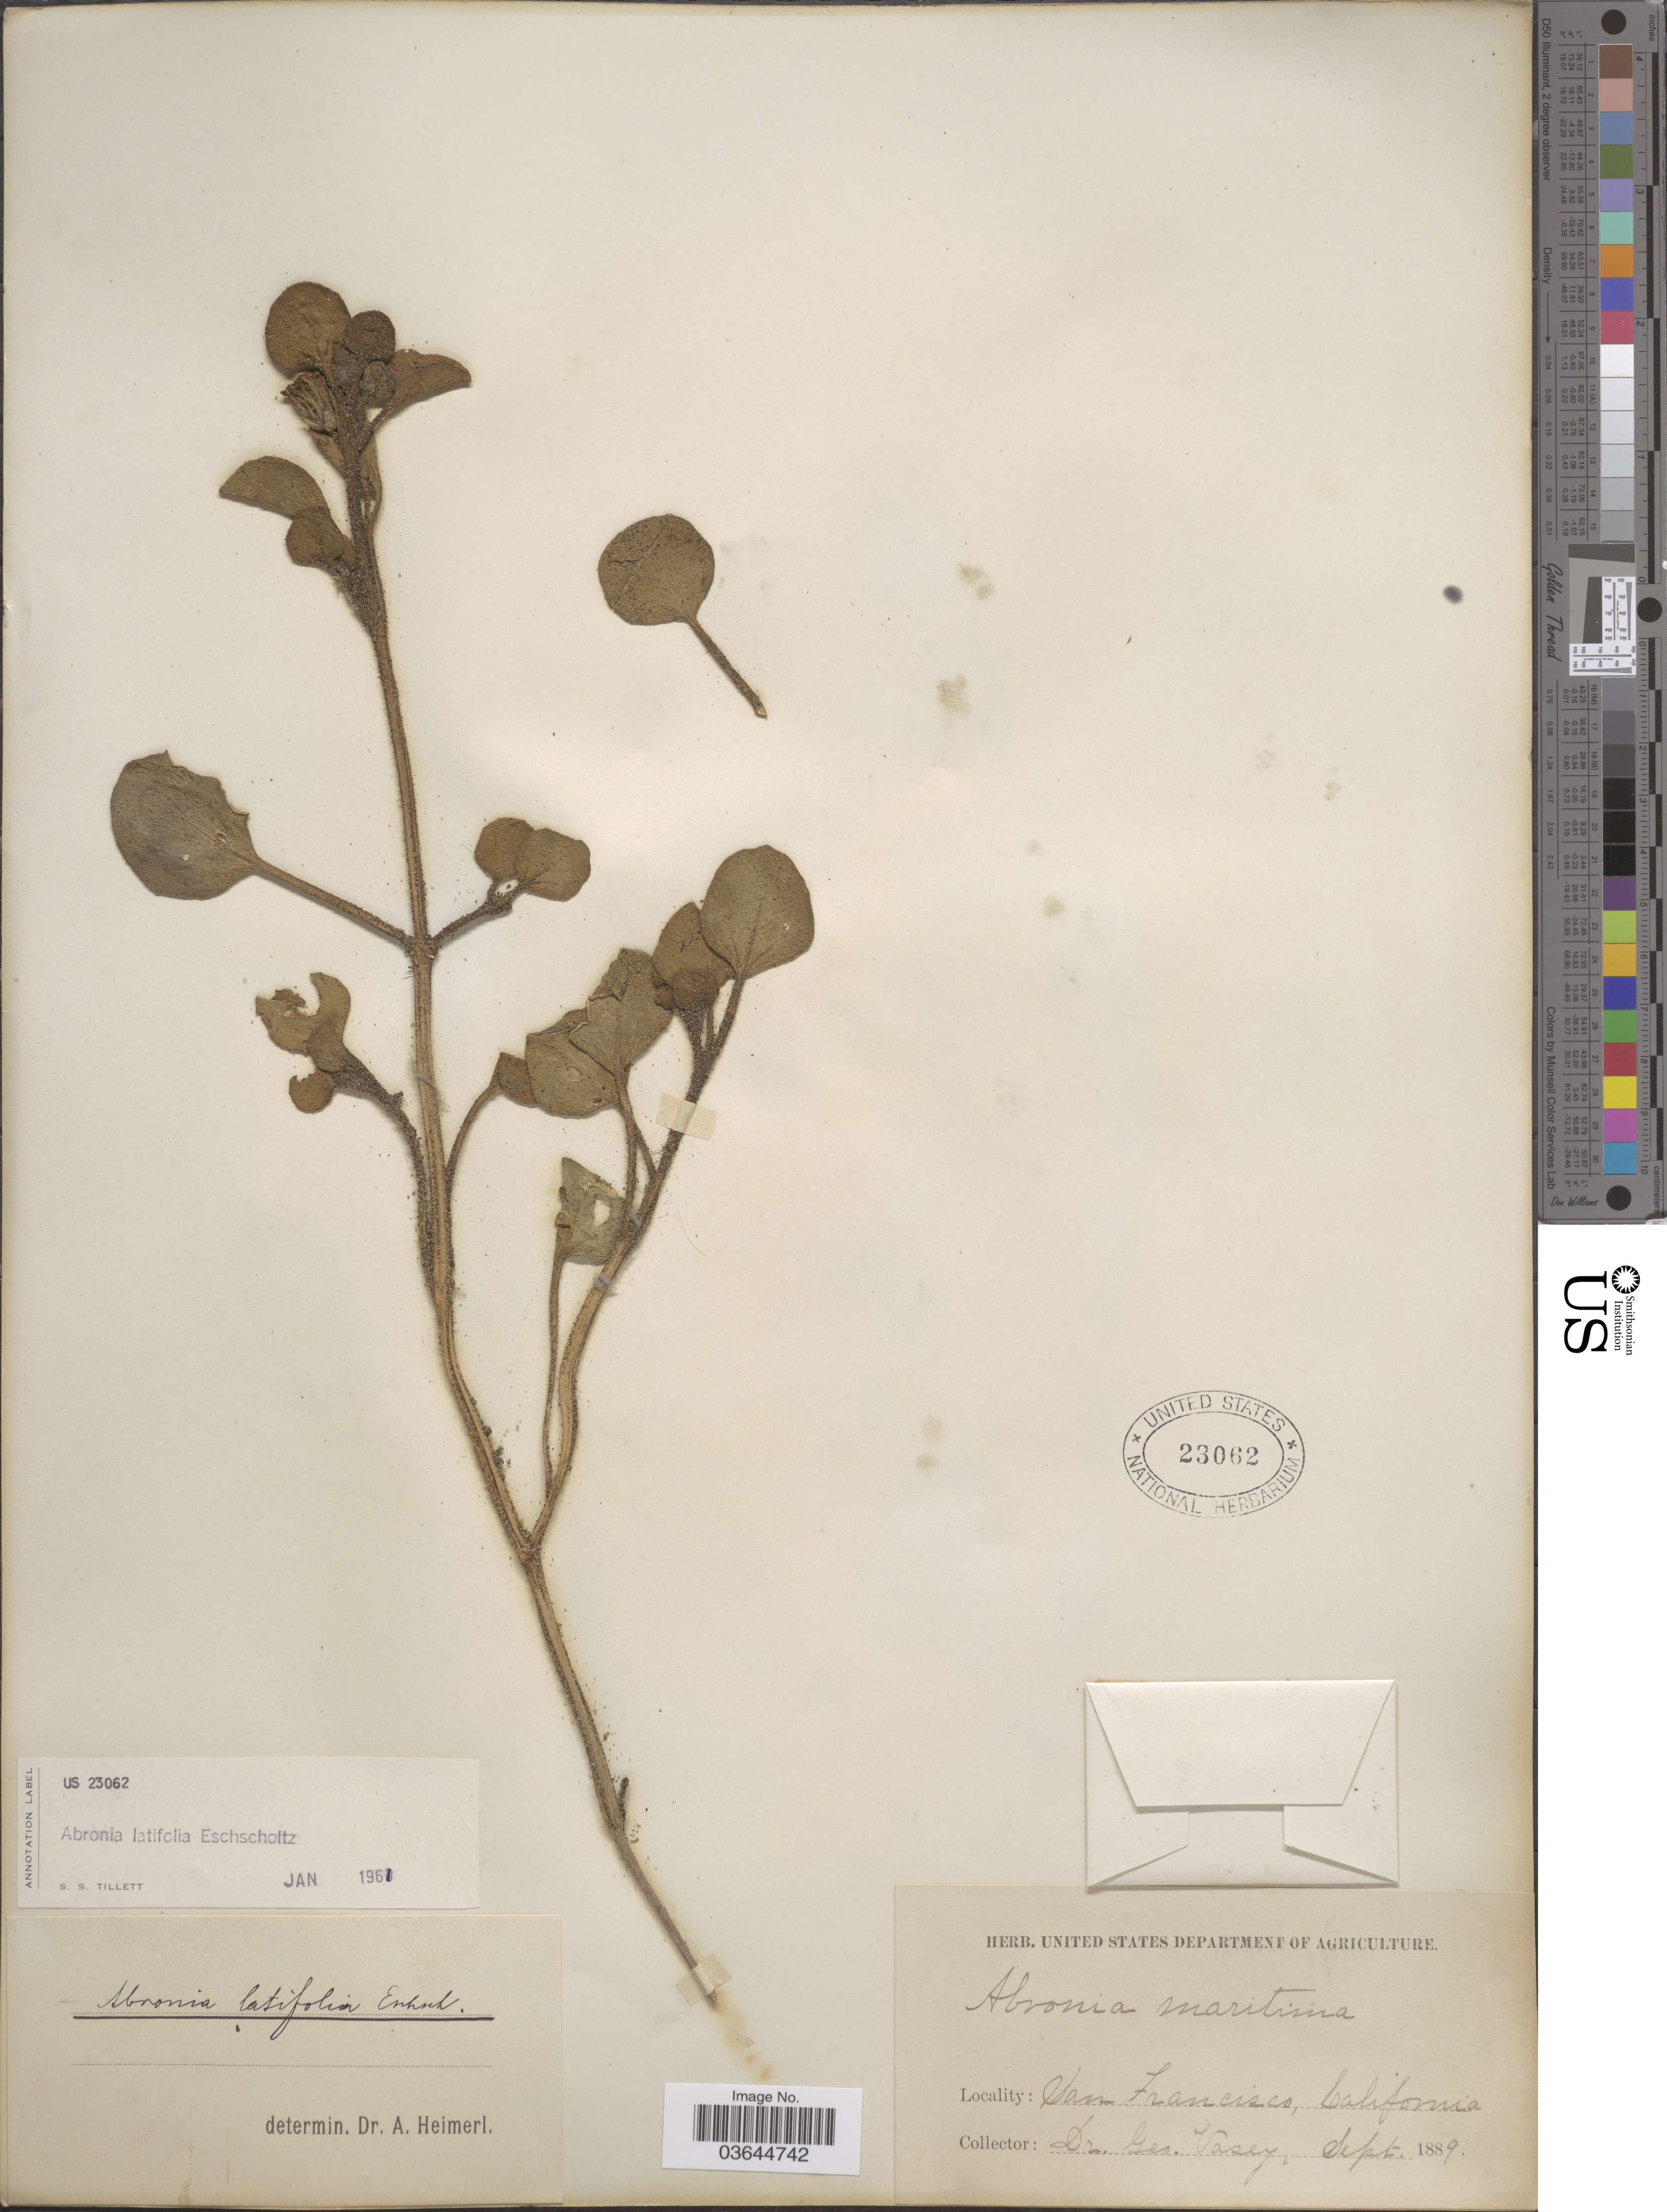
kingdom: Plantae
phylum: Tracheophyta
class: Magnoliopsida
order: Caryophyllales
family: Nyctaginaceae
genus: Abronia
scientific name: Abronia latifolia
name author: Eschsch.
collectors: G. Vasey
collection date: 1889-09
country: United States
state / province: California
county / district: San Francisco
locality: San Francisco.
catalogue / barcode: US 23062